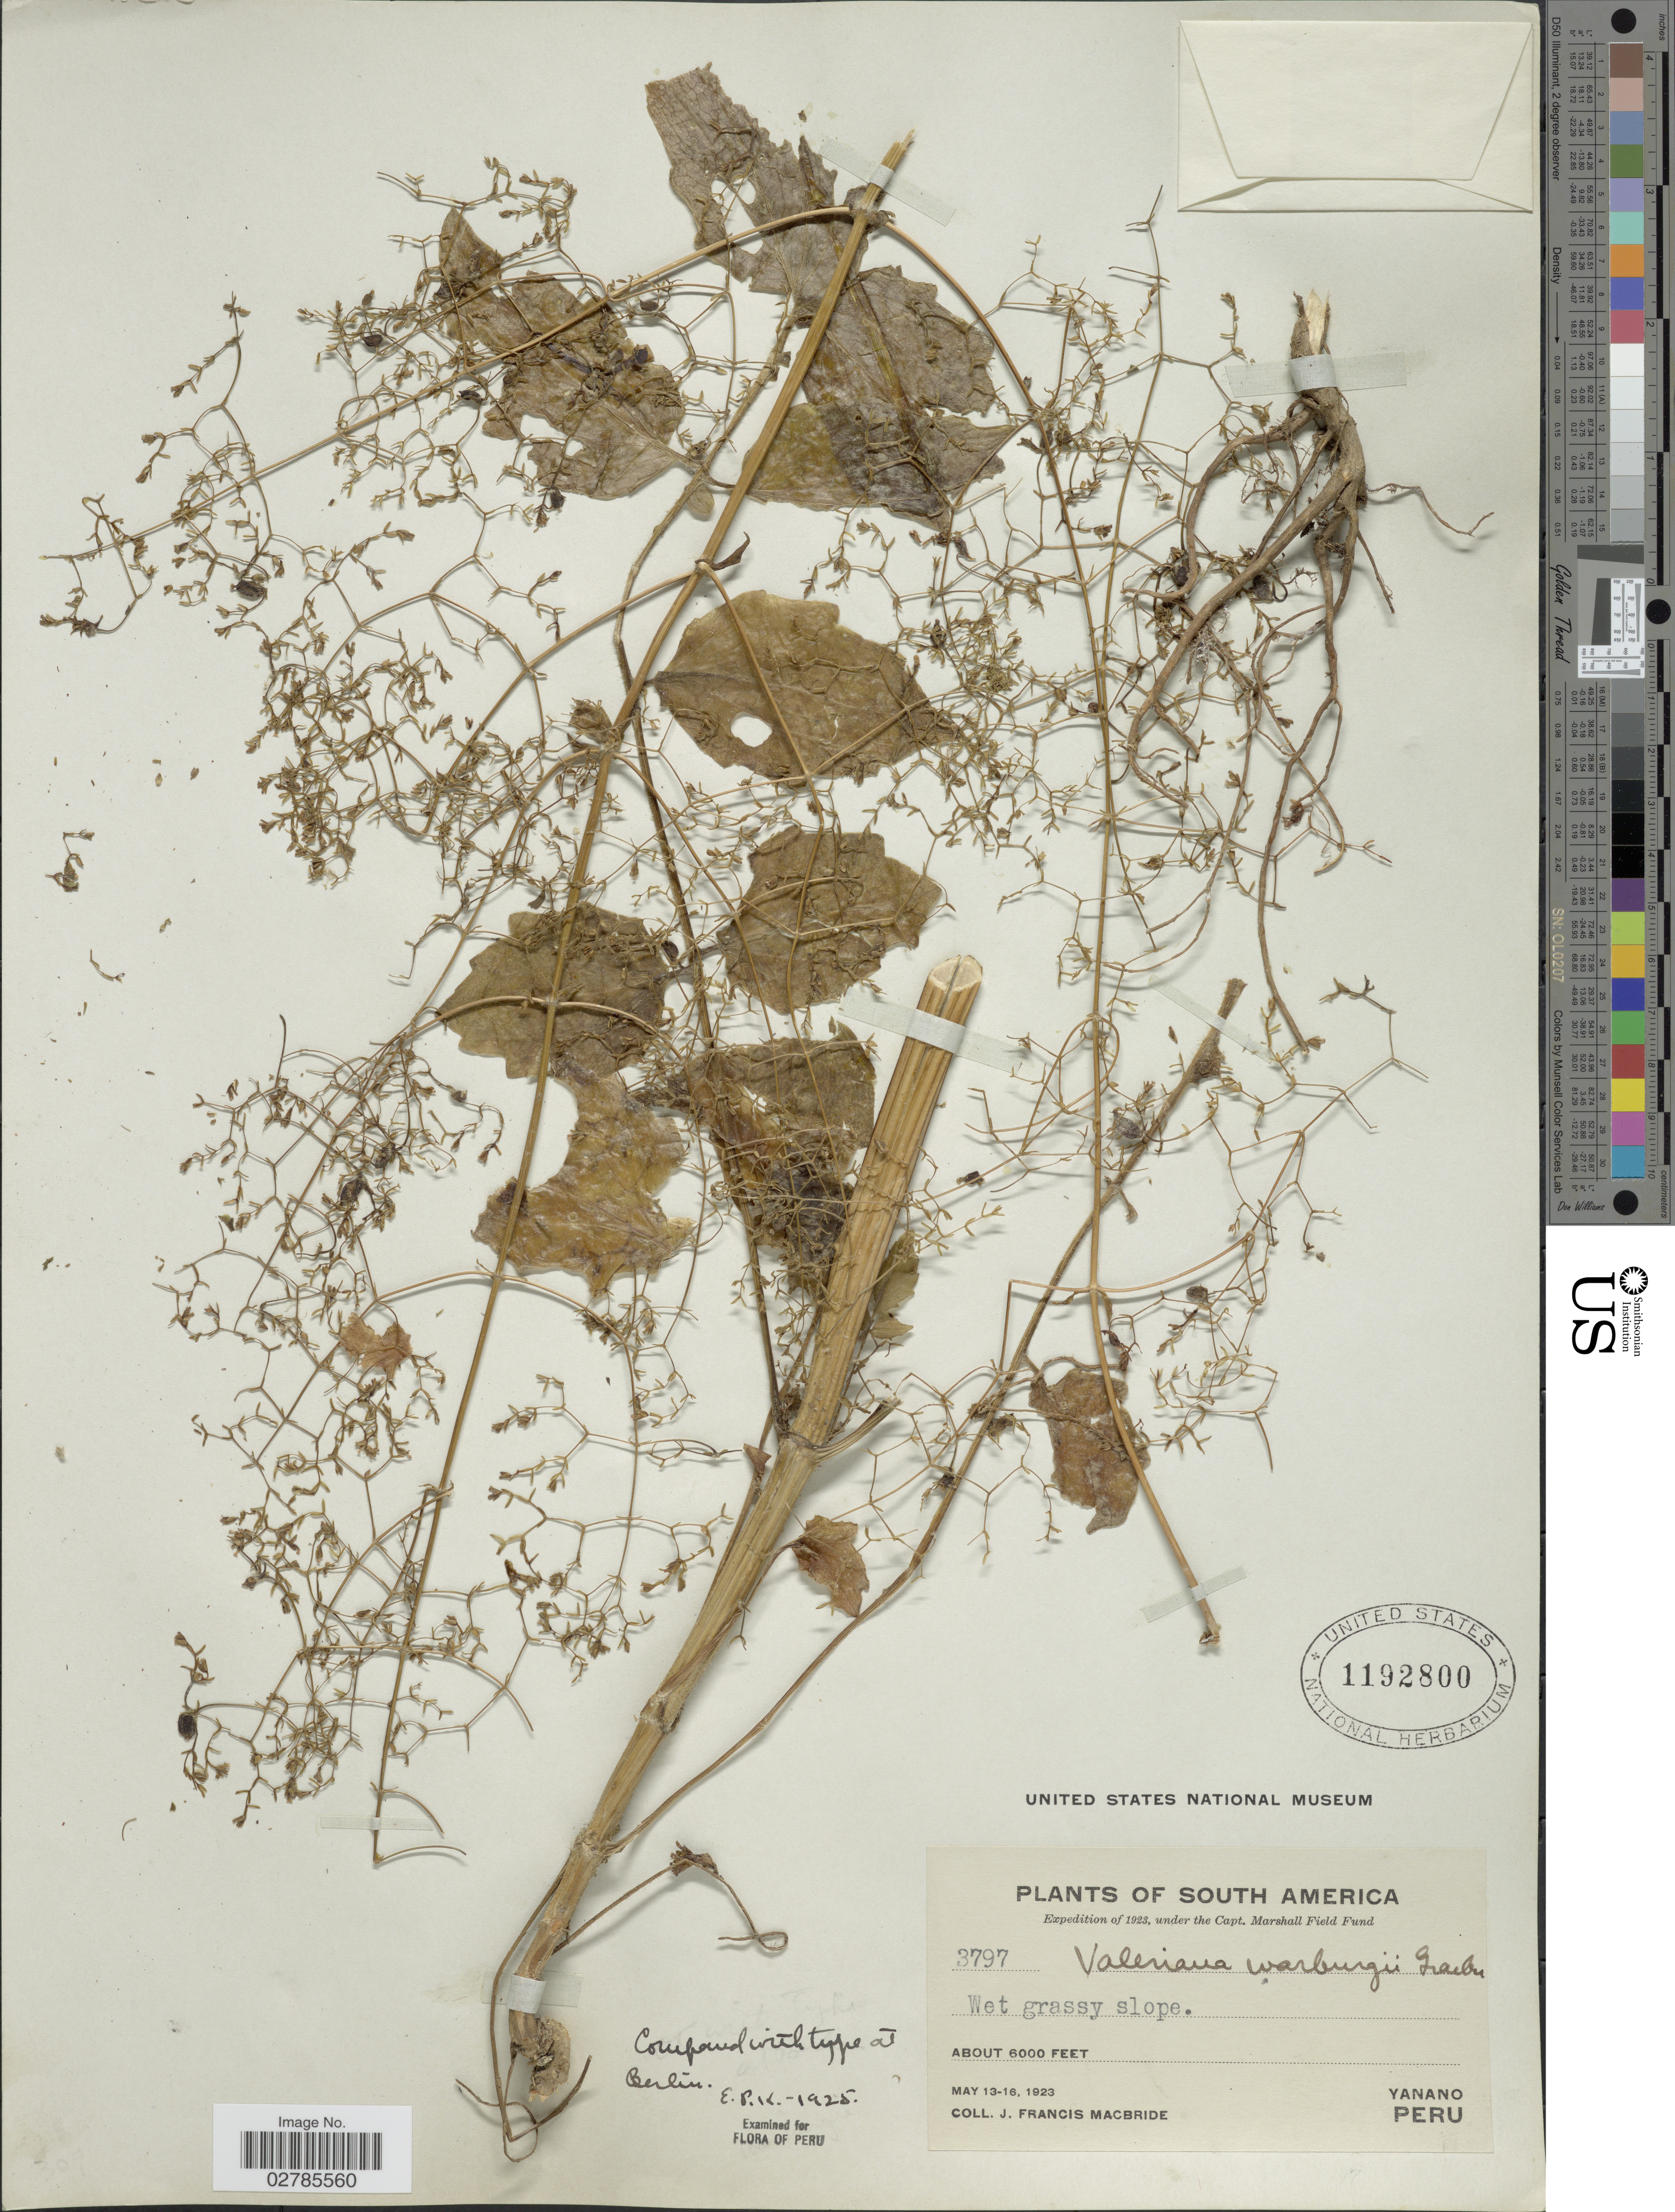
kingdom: Plantae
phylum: Tracheophyta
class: Magnoliopsida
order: Dipsacales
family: Caprifoliaceae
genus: Valeriana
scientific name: Valeriana warburgii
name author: Graebn.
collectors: J. F. Macbride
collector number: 3797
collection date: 1923-05-13/1923-05-16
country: Peru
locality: Yanano.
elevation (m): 1829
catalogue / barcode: US 1192800